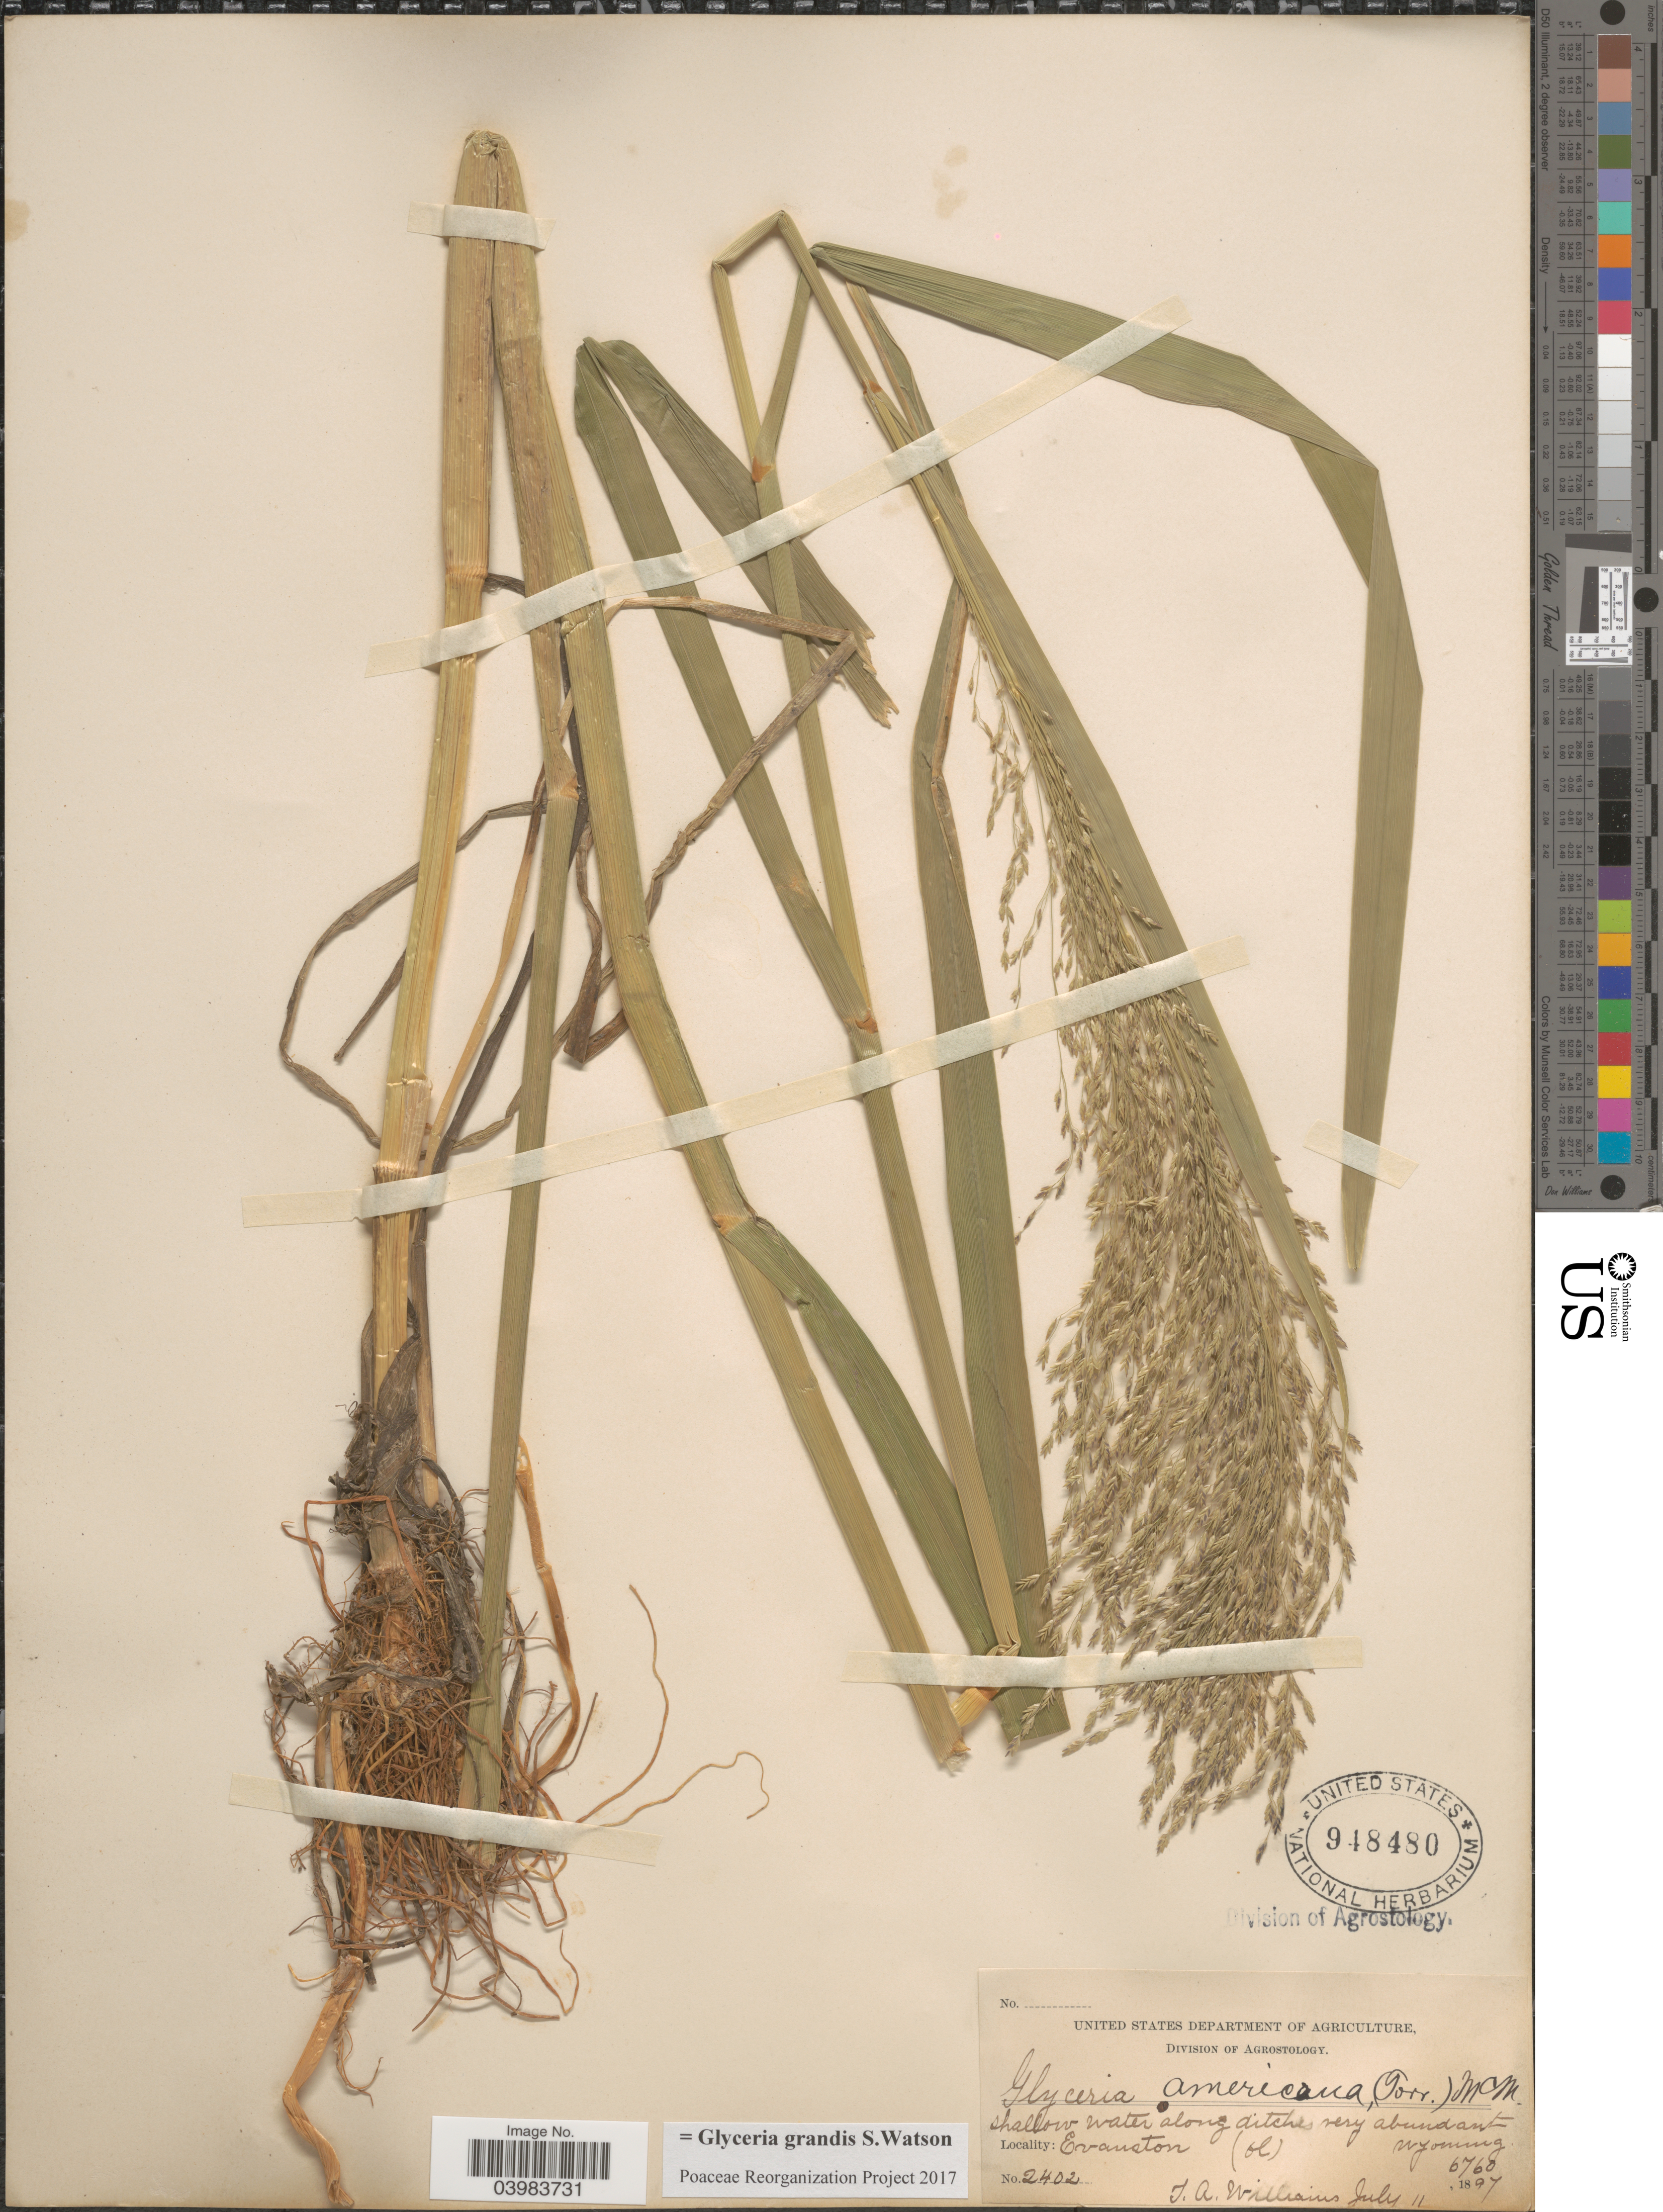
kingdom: Plantae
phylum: Tracheophyta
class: Liliopsida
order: Poales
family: Poaceae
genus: Glyceria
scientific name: Glyceria grandis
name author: S. Watson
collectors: T. A. Williams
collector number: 2402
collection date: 1897-07-11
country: United States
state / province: Wyoming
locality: Evanston.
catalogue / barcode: US 948480